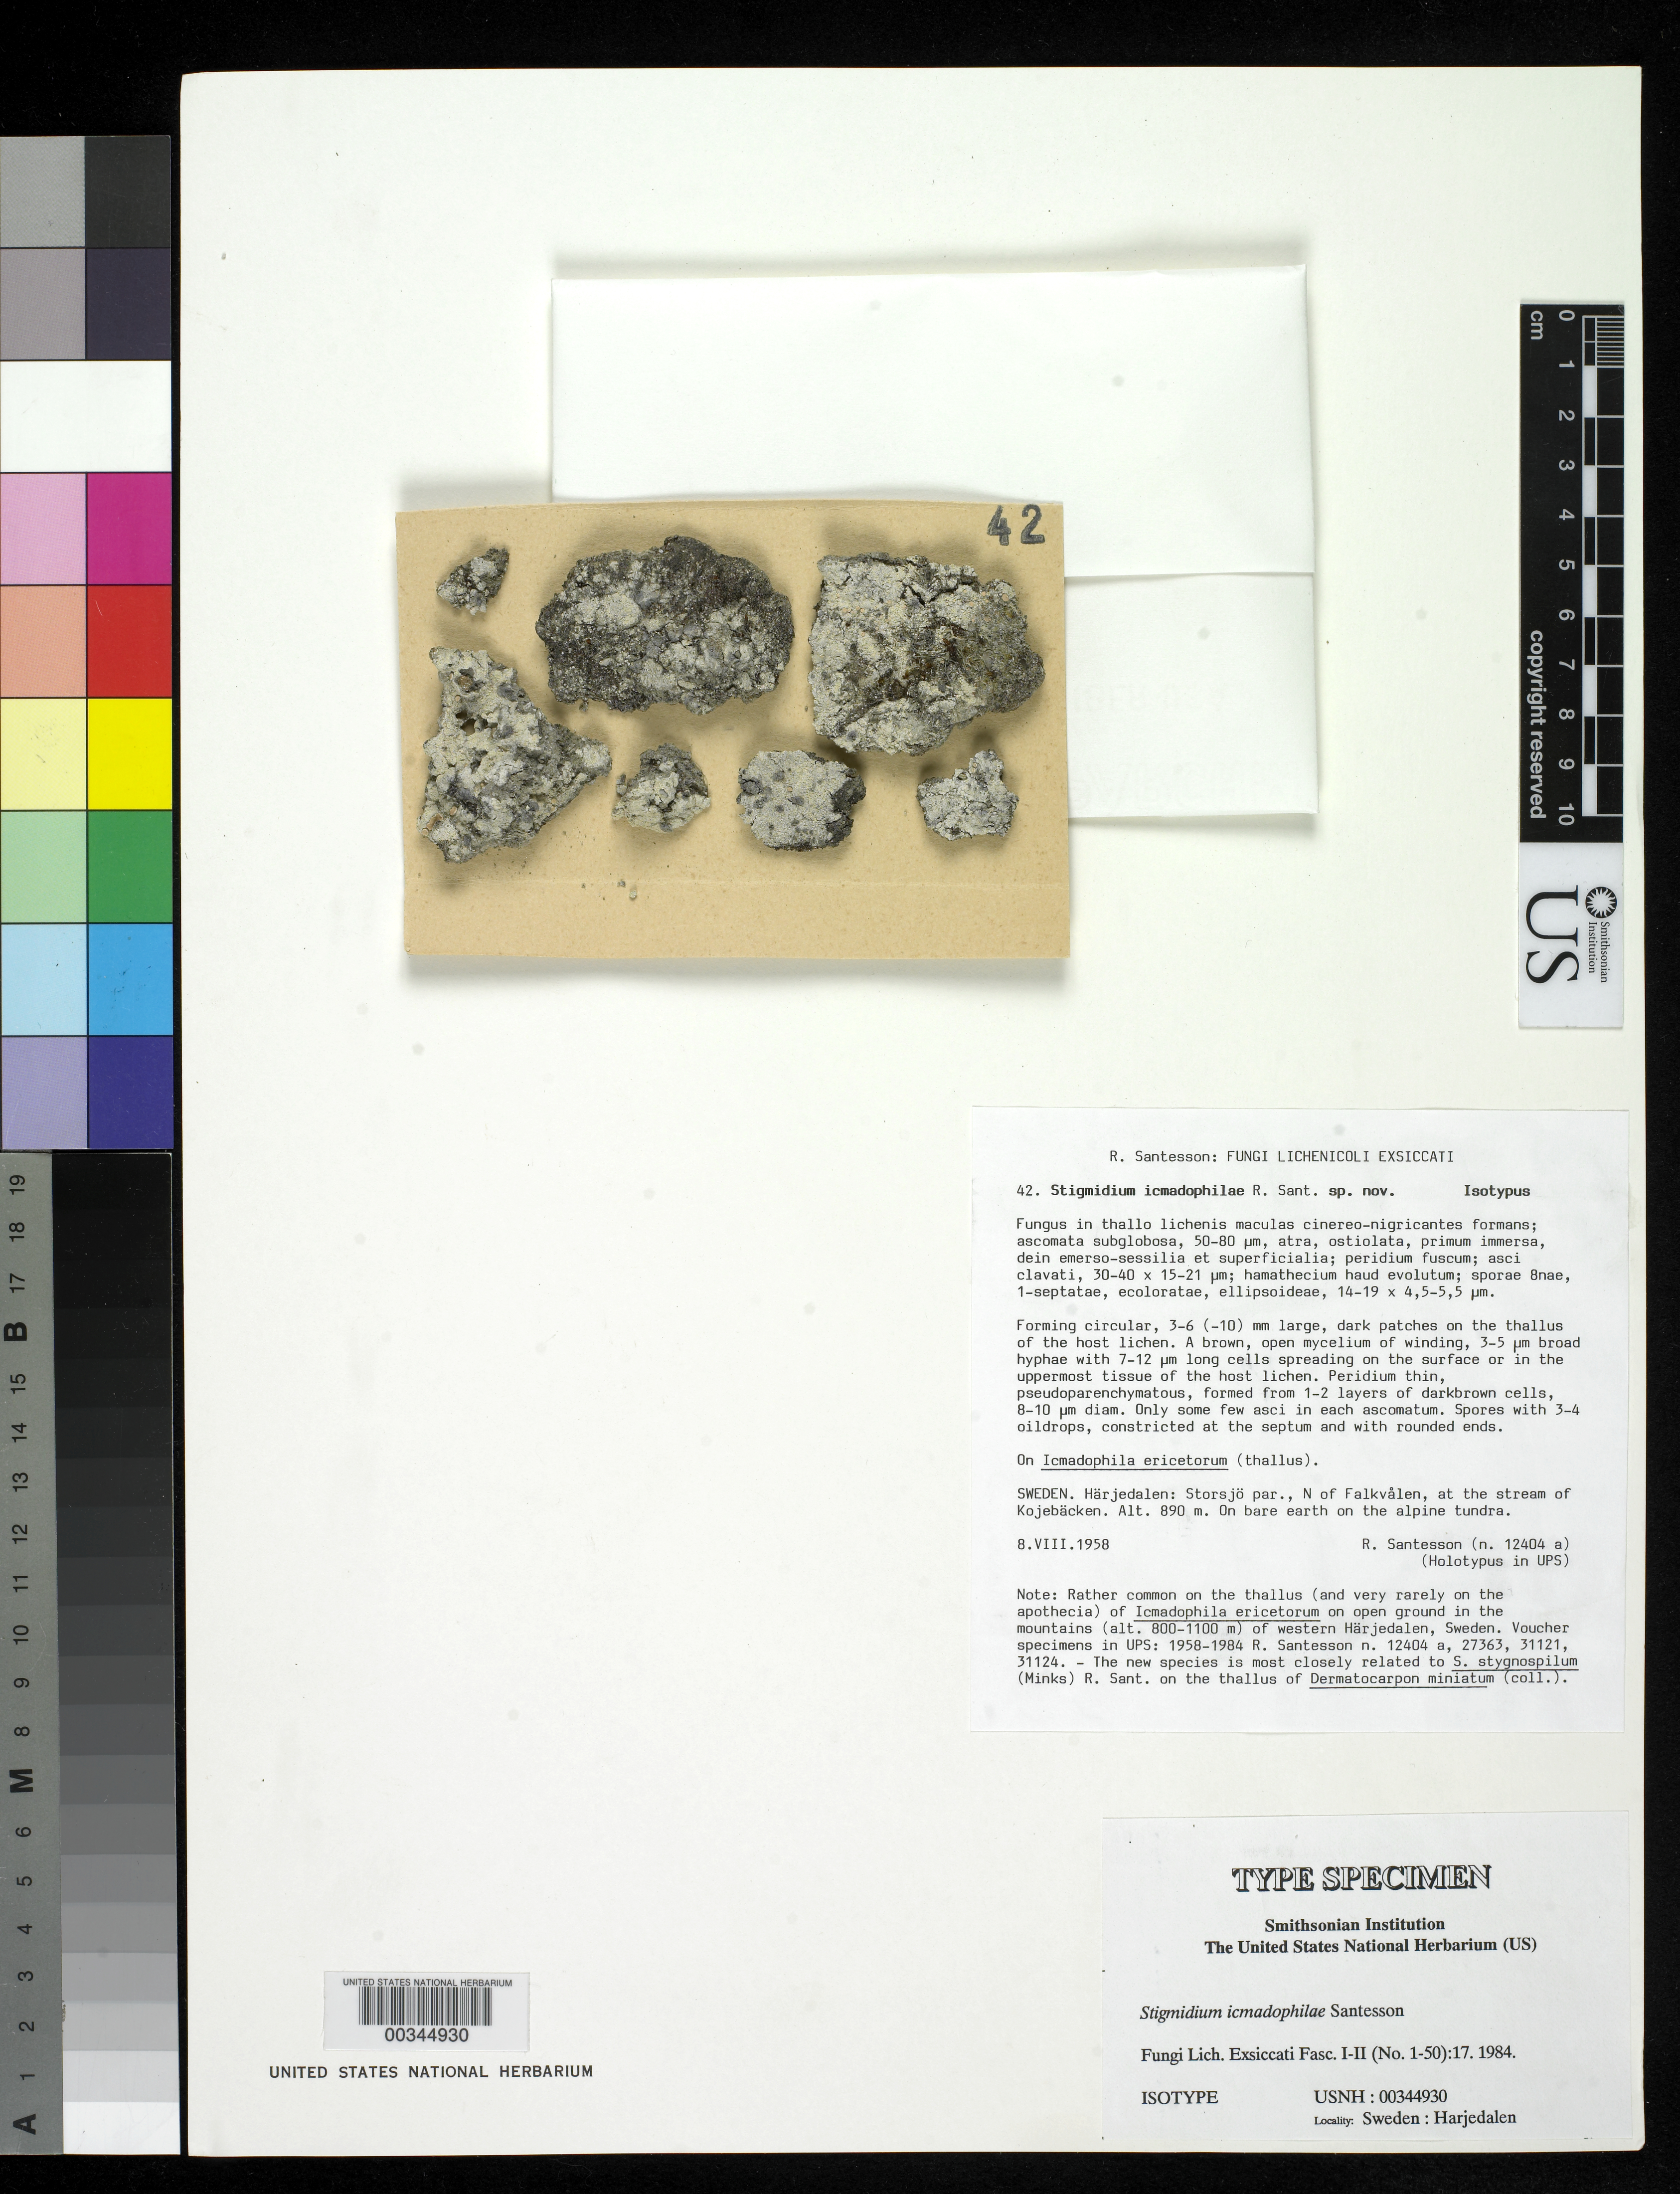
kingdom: Fungi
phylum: Ascomycota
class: Dothideomycetes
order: Mycosphaerellales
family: Mycosphaerellaceae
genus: Stigmidium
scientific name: Stigmidium icmadophilae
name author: R. Sant.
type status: Isotype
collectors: R. Santesson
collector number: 12404a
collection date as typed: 08 Aug 1958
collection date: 1958-08-08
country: Sweden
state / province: Jämtland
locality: Storsjo Parish,, N of Falkvalen, stream of Kojebacken. Halsingland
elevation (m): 890